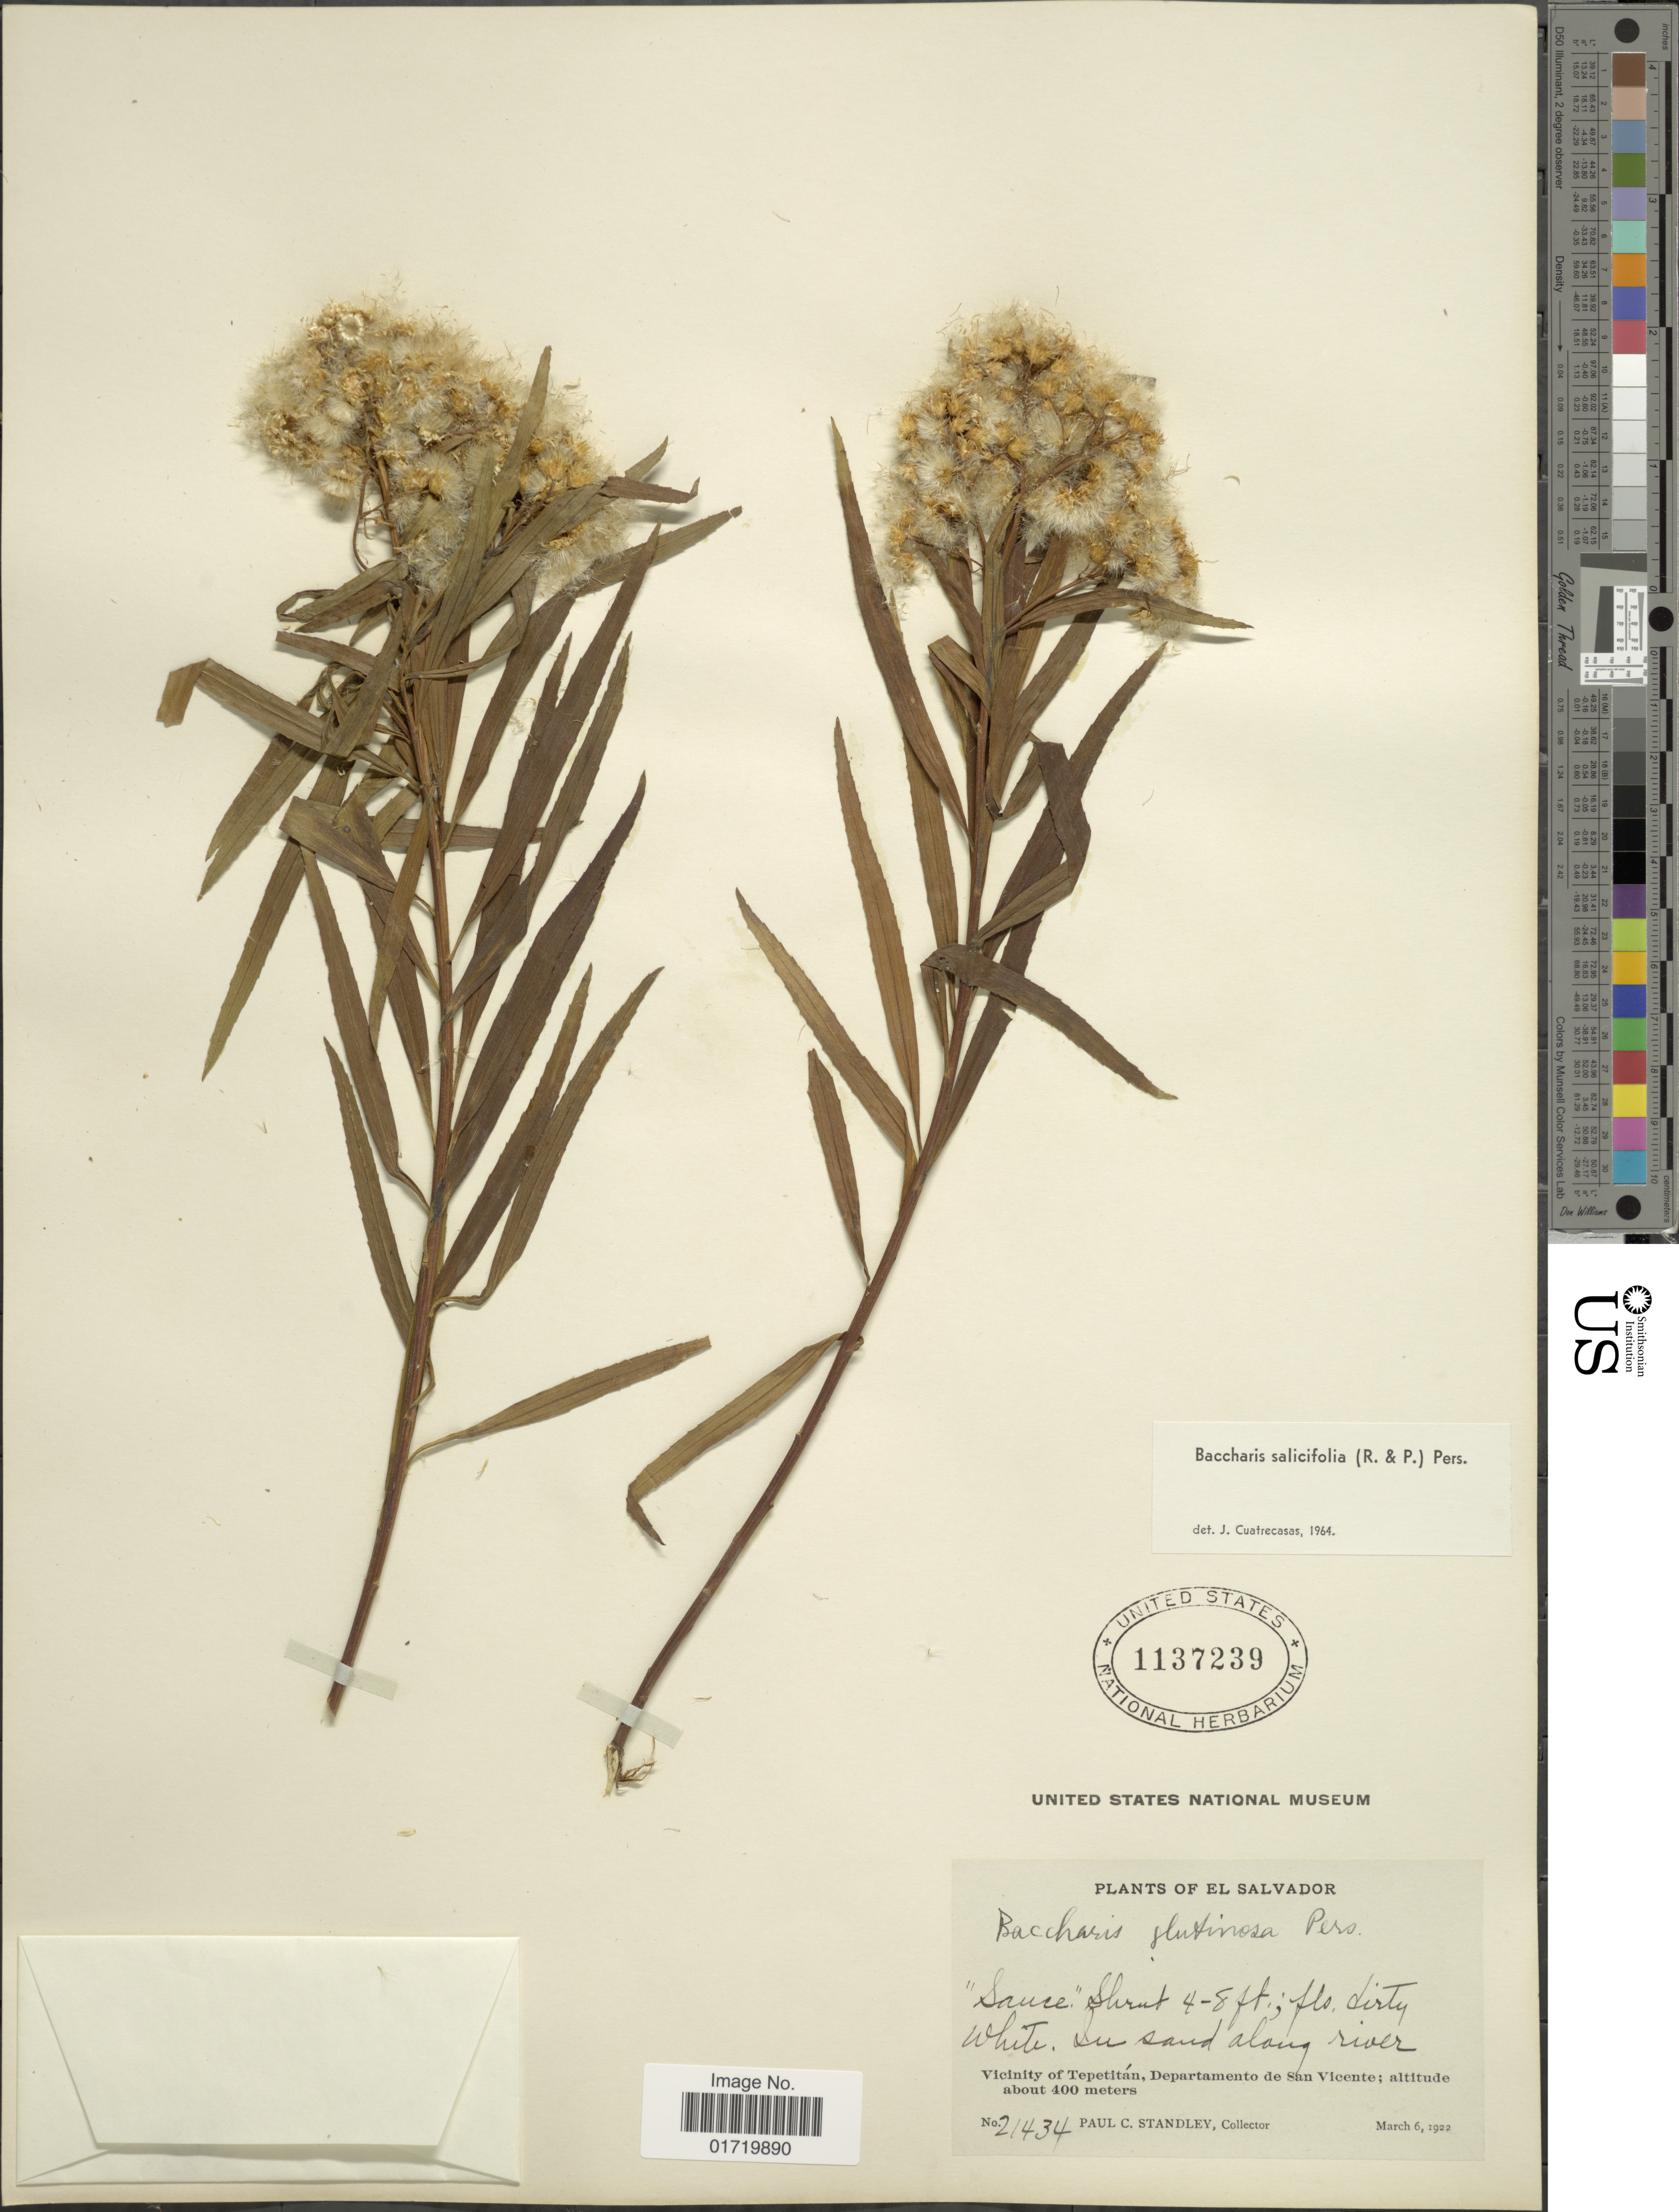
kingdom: Plantae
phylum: Tracheophyta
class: Magnoliopsida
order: Asterales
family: Asteraceae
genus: Baccharis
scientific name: Baccharis salicifolia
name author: (Ruiz & Pav.) Pers.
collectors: P. C. Standley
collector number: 21434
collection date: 1922-03-06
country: El Salvador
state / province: San Vincente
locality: Vicinity of Tepetitan, Departamento de San Vicente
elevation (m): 400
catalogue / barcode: US 1137239